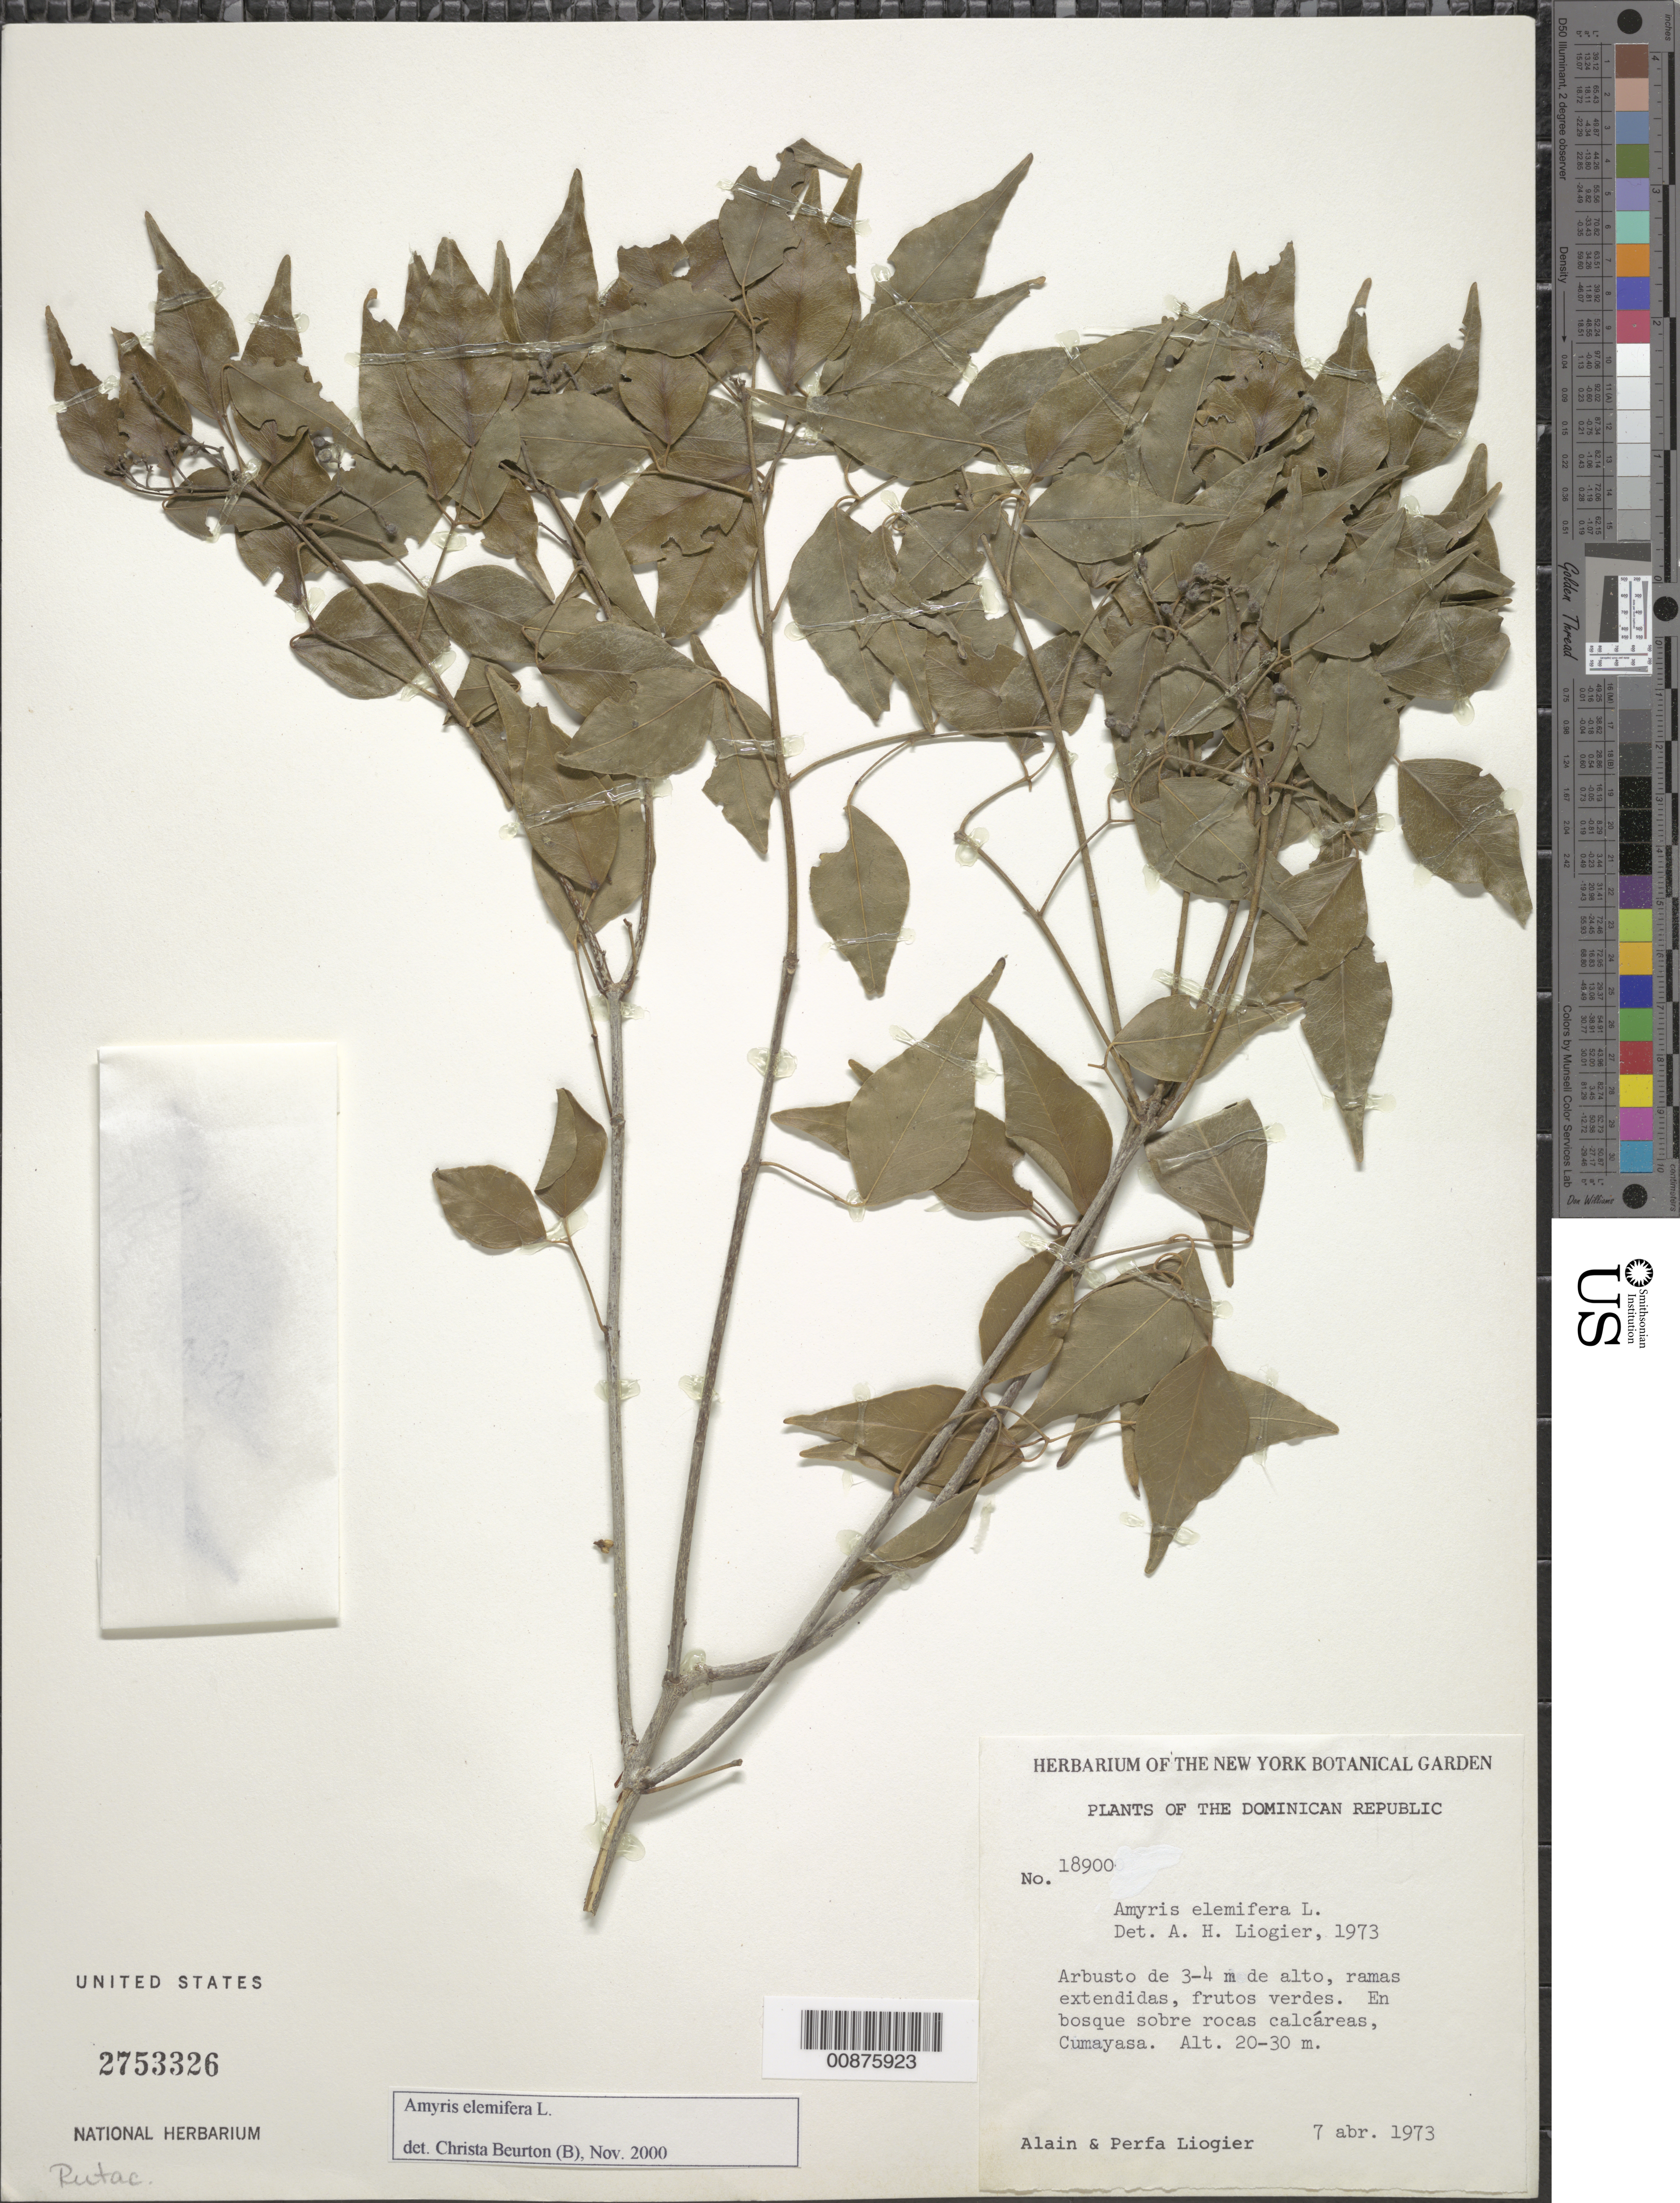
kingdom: Plantae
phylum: Tracheophyta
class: Magnoliopsida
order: Sapindales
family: Rutaceae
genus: Amyris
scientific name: Amyris elemifera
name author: L.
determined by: Beurton, C.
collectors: A. H. Liogier & M. P. Liogier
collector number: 18900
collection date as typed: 07 Apr 1973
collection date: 1973-04-07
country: Dominican Republic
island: Hispaniola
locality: Cumayasa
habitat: En bosque sobre rocas calcáreas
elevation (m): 20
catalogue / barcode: US 2753326